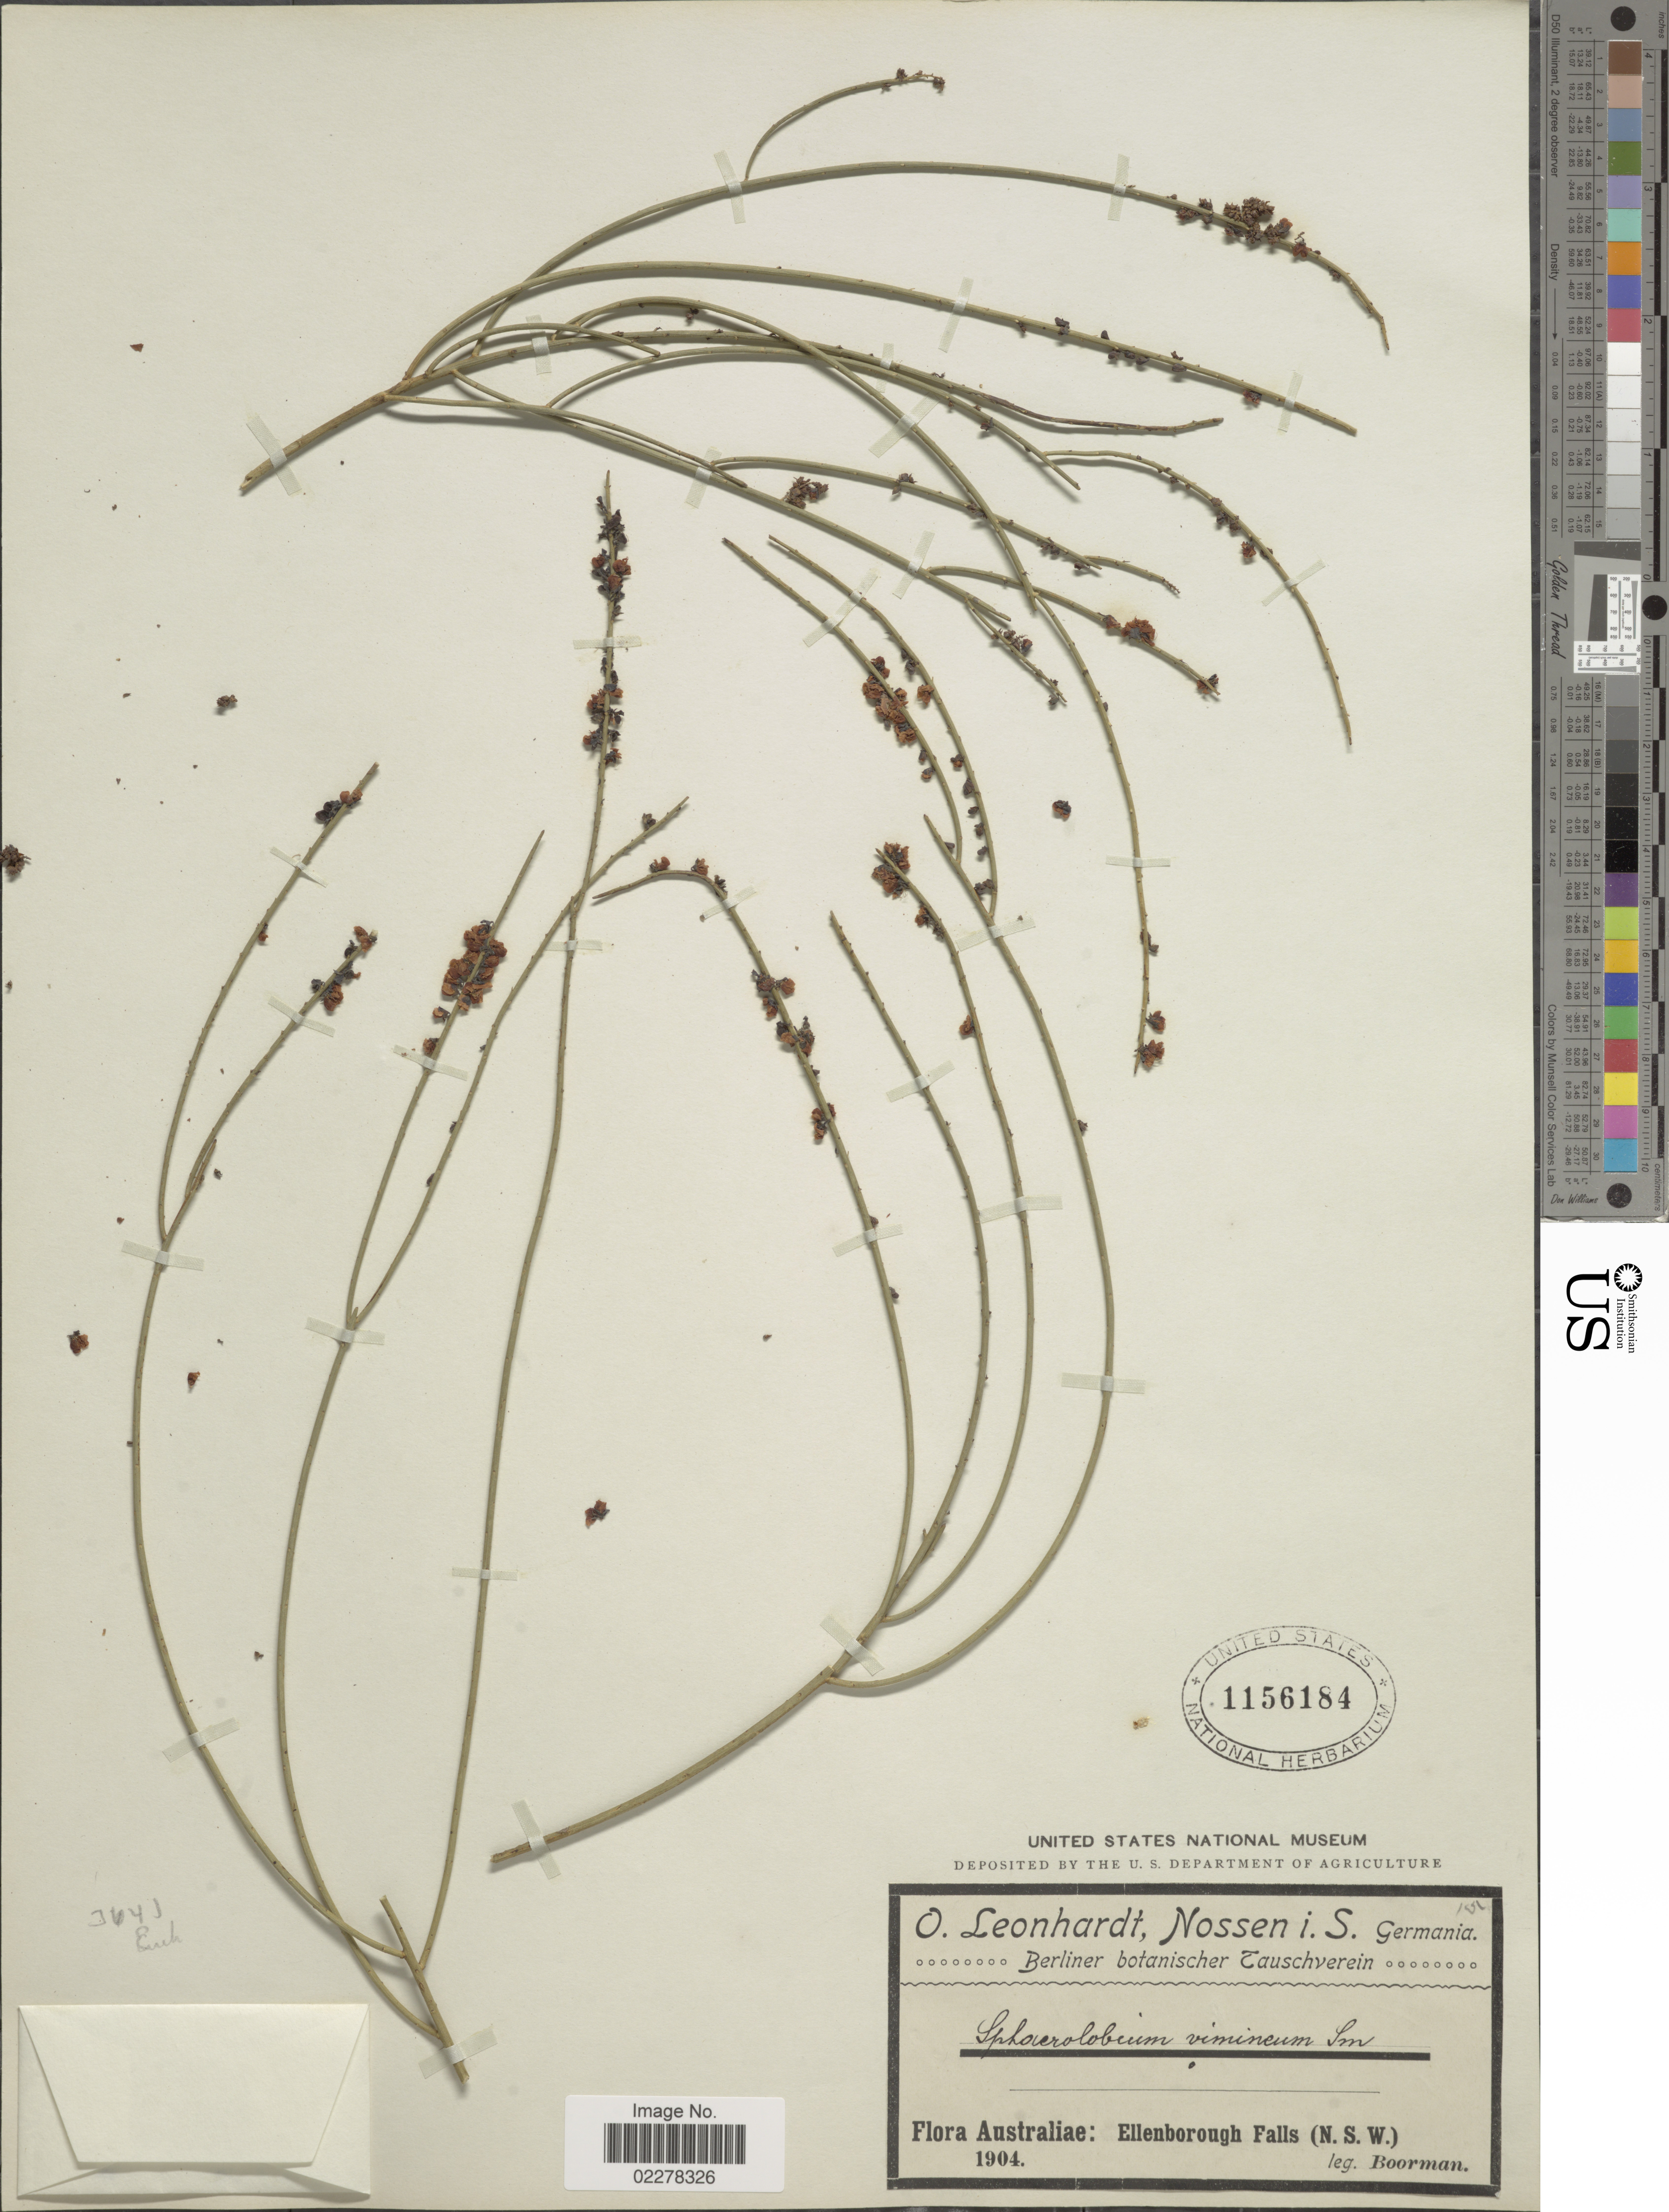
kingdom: Plantae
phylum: Tracheophyta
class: Magnoliopsida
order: Fabales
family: Fabaceae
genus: Sphaerolobium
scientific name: Sphaerolobium vimineum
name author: Sm.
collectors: -. Boorman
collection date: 1904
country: Australia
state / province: New South Wales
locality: Australiae: Ellenborough Falls (N.S.W.)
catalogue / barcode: US 1156184